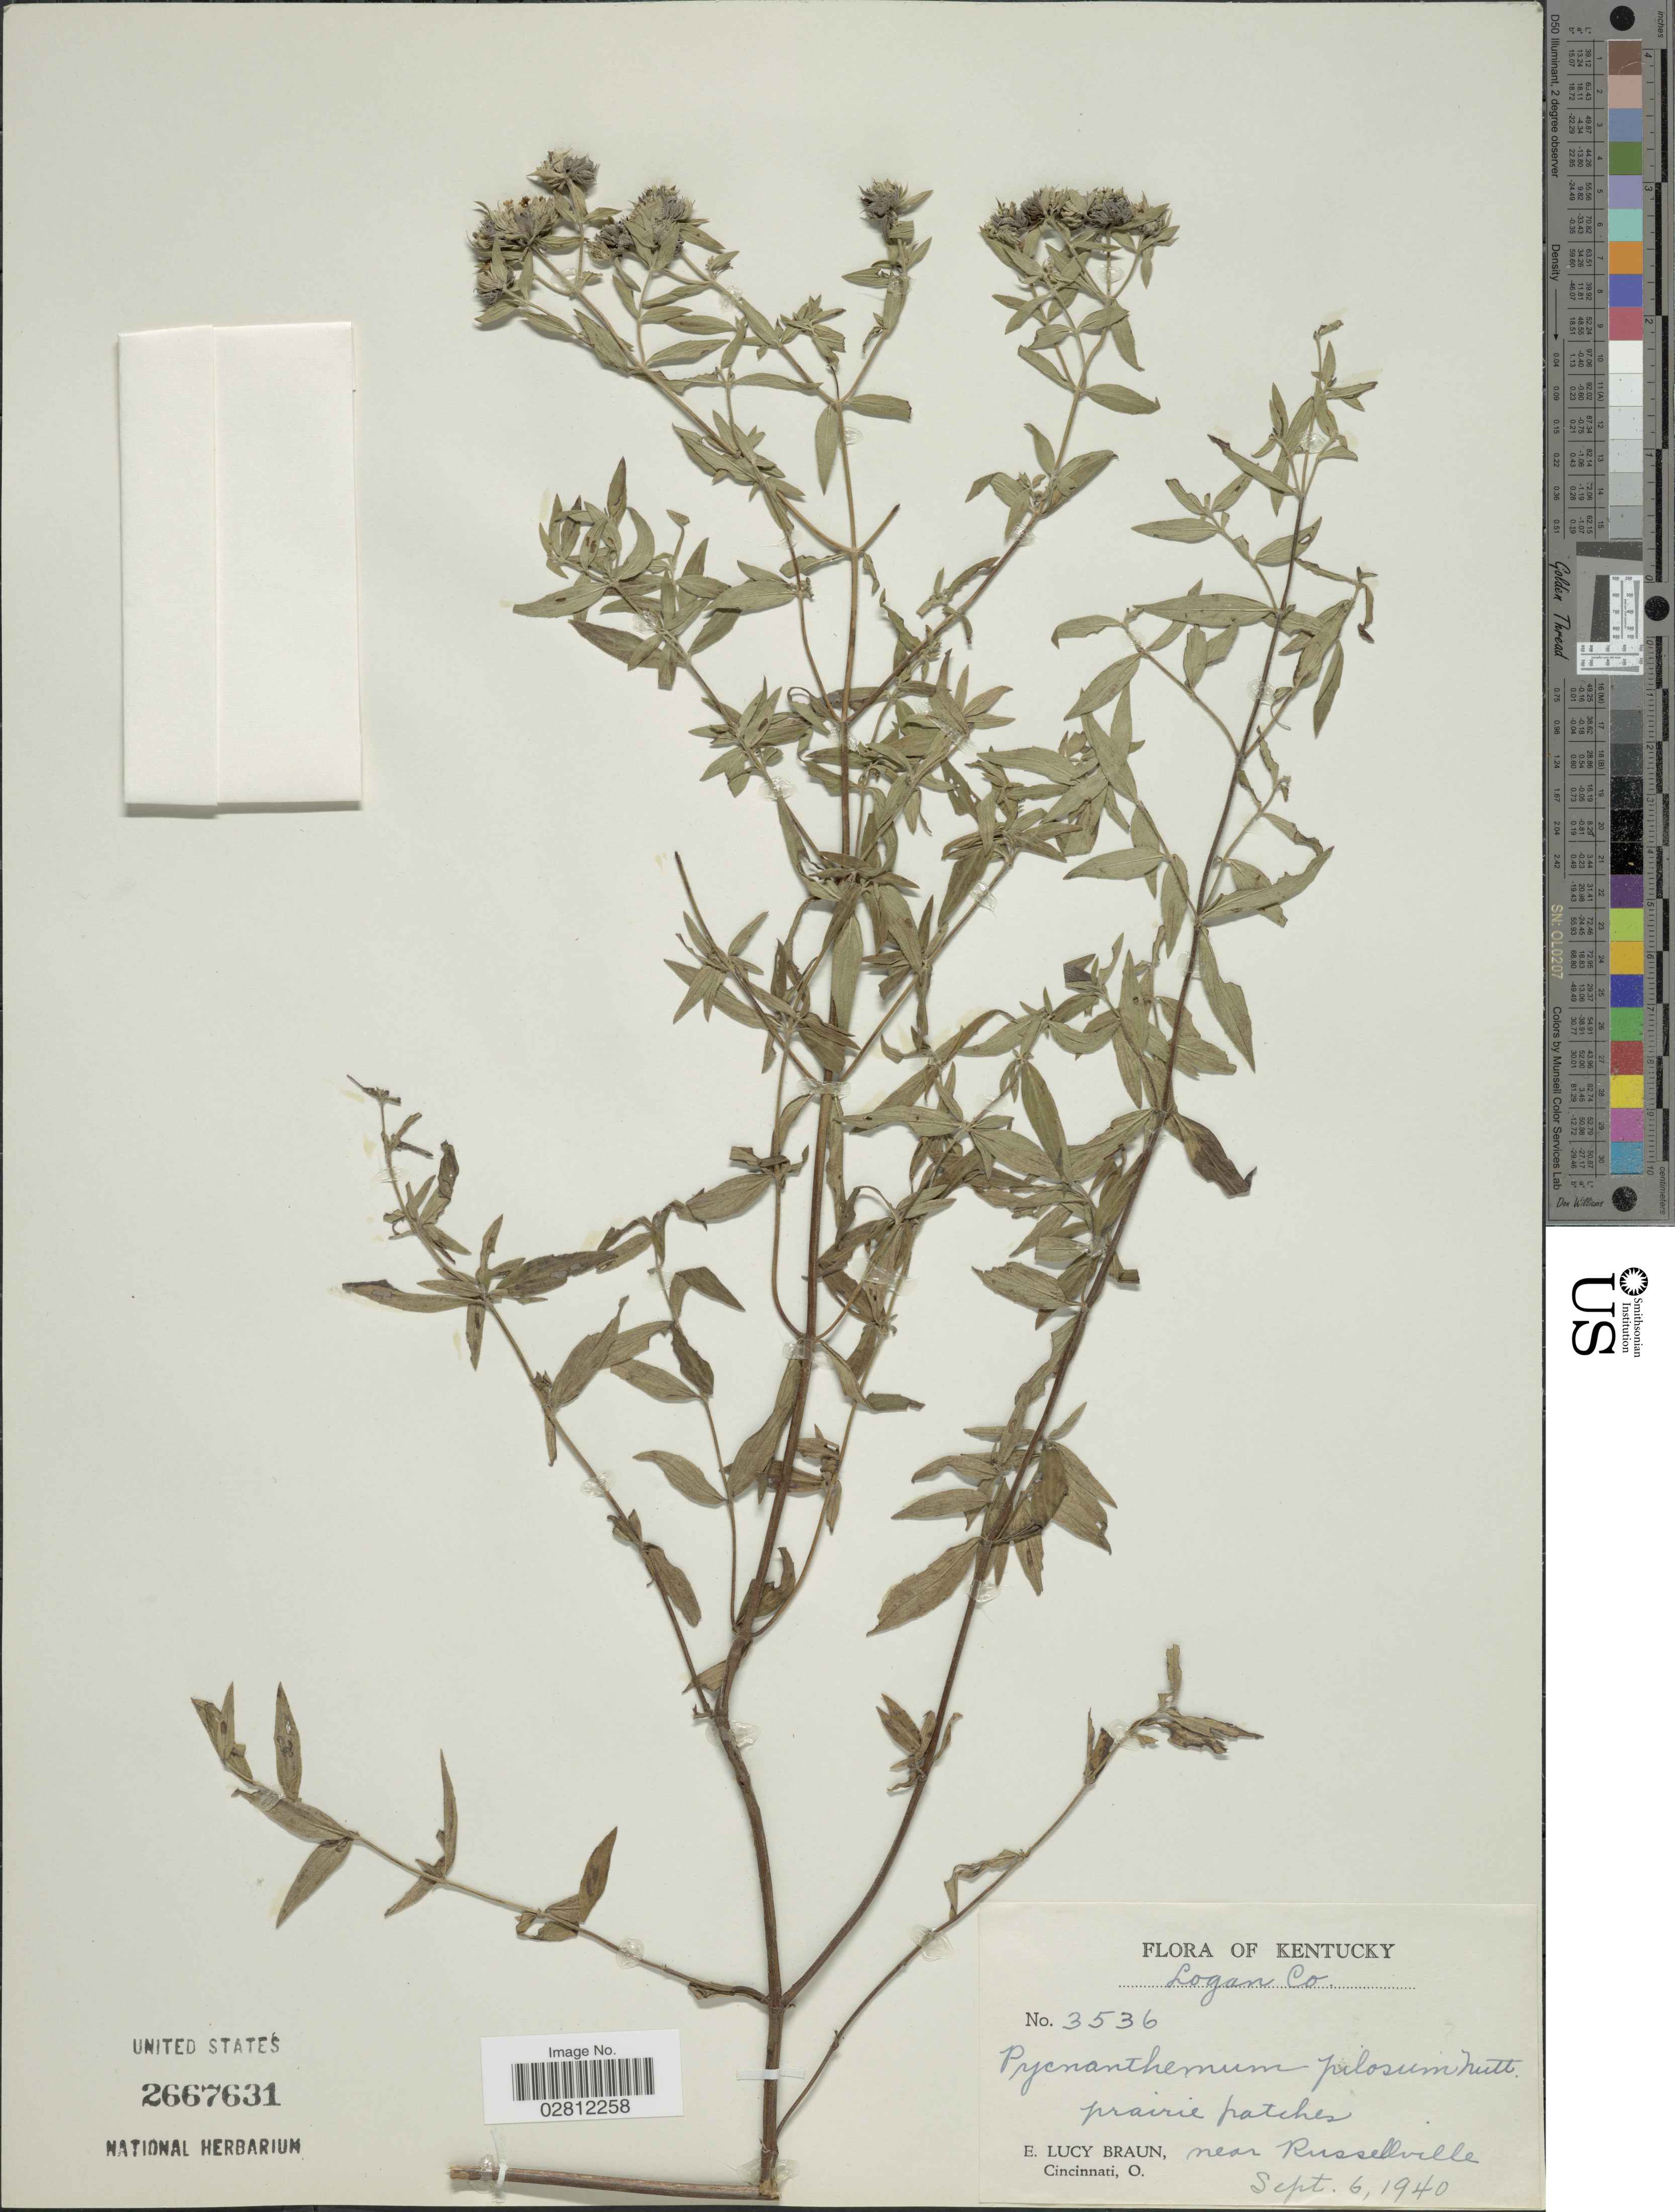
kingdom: Plantae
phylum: Tracheophyta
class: Magnoliopsida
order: Lamiales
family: Lamiaceae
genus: Pycnanthemum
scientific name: Pycnanthemum pilosum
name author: Nutt.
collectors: E. L. Braun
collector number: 3536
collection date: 1940-09-06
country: United States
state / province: Kentucky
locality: Logan Co., near Russellville.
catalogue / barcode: US 2667631